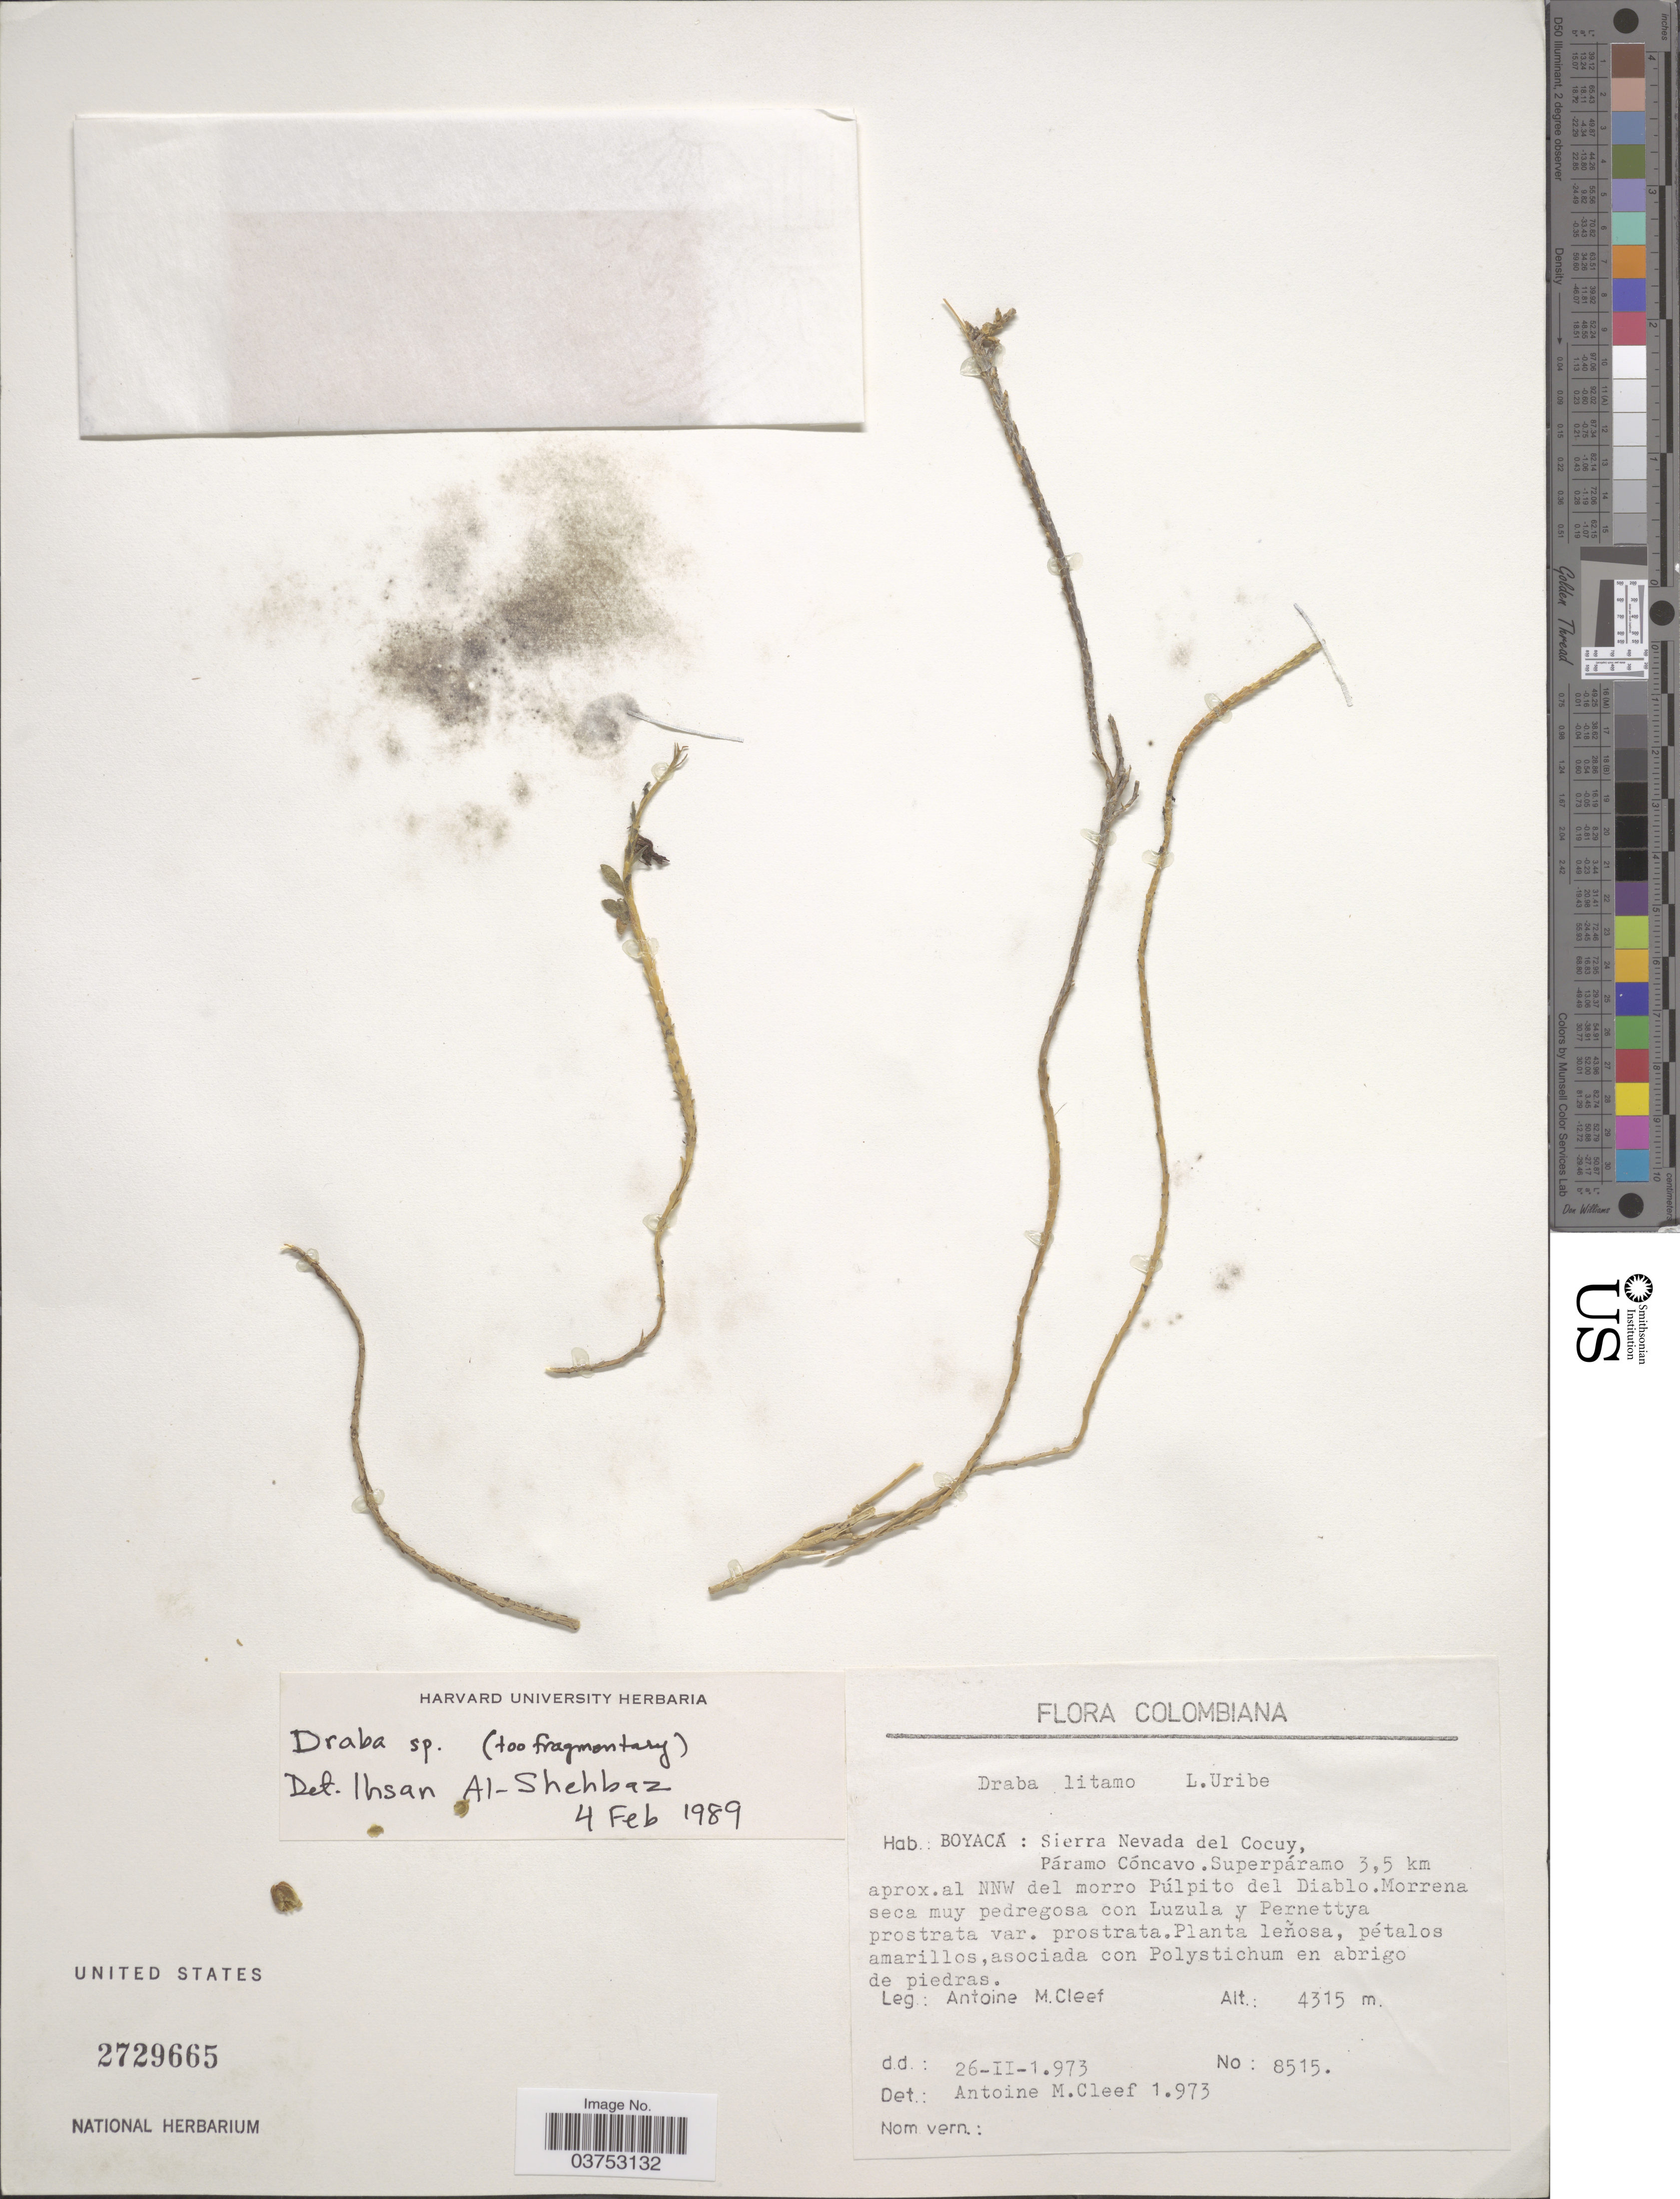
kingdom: Plantae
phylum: Tracheophyta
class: Magnoliopsida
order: Brassicales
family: Brassicaceae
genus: Draba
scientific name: Draba sp.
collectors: A. M. Cleef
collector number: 8515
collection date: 1973-02-26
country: Colombia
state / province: Boyacá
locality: Sierra Nevada del Cocuy, Páramo Cóncavo. Superpáramo 3.5 km aprox. al NNW del morro Púlpito del Diablo.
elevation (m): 4315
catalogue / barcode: US 2729665